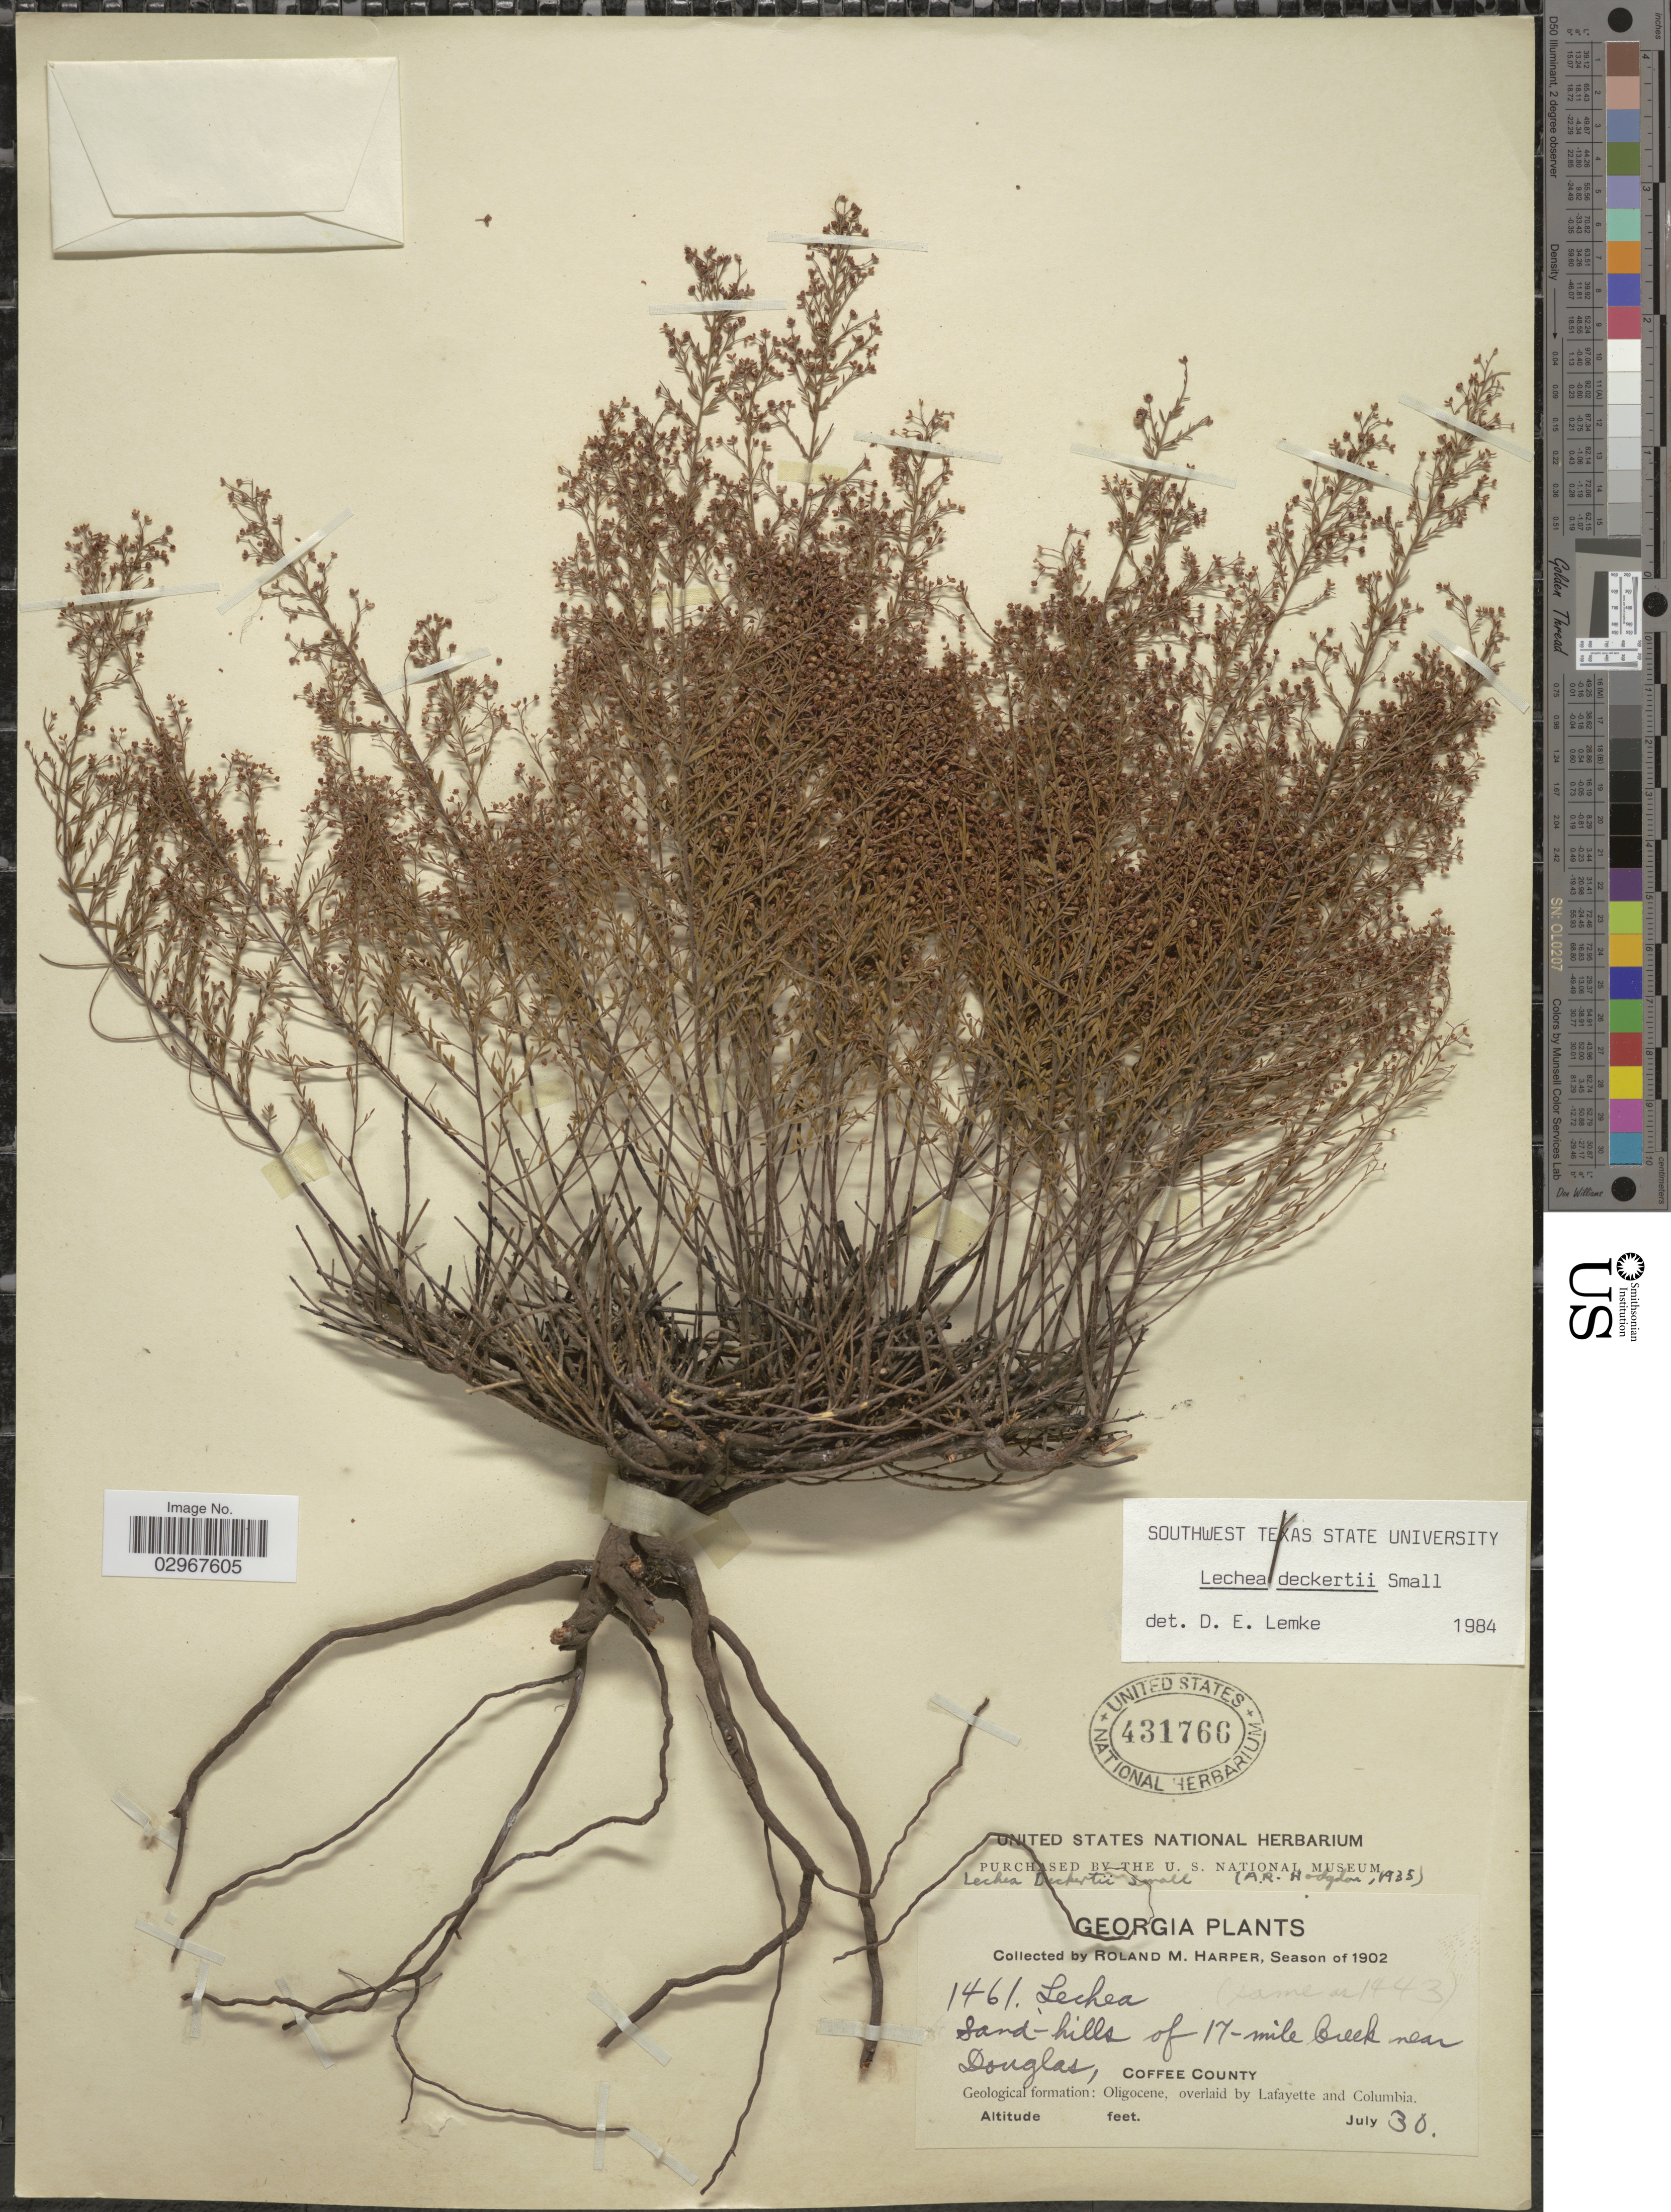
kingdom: Plantae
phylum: Tracheophyta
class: Magnoliopsida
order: Malvales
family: Cistaceae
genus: Lechea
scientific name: Lechea deckertii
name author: Small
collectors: R. M. Harper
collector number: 1461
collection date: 1902-07-30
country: United States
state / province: Georgia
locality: Sand-hills of 17-mile Creek near Dougas, Coffee County.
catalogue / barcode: US 431766